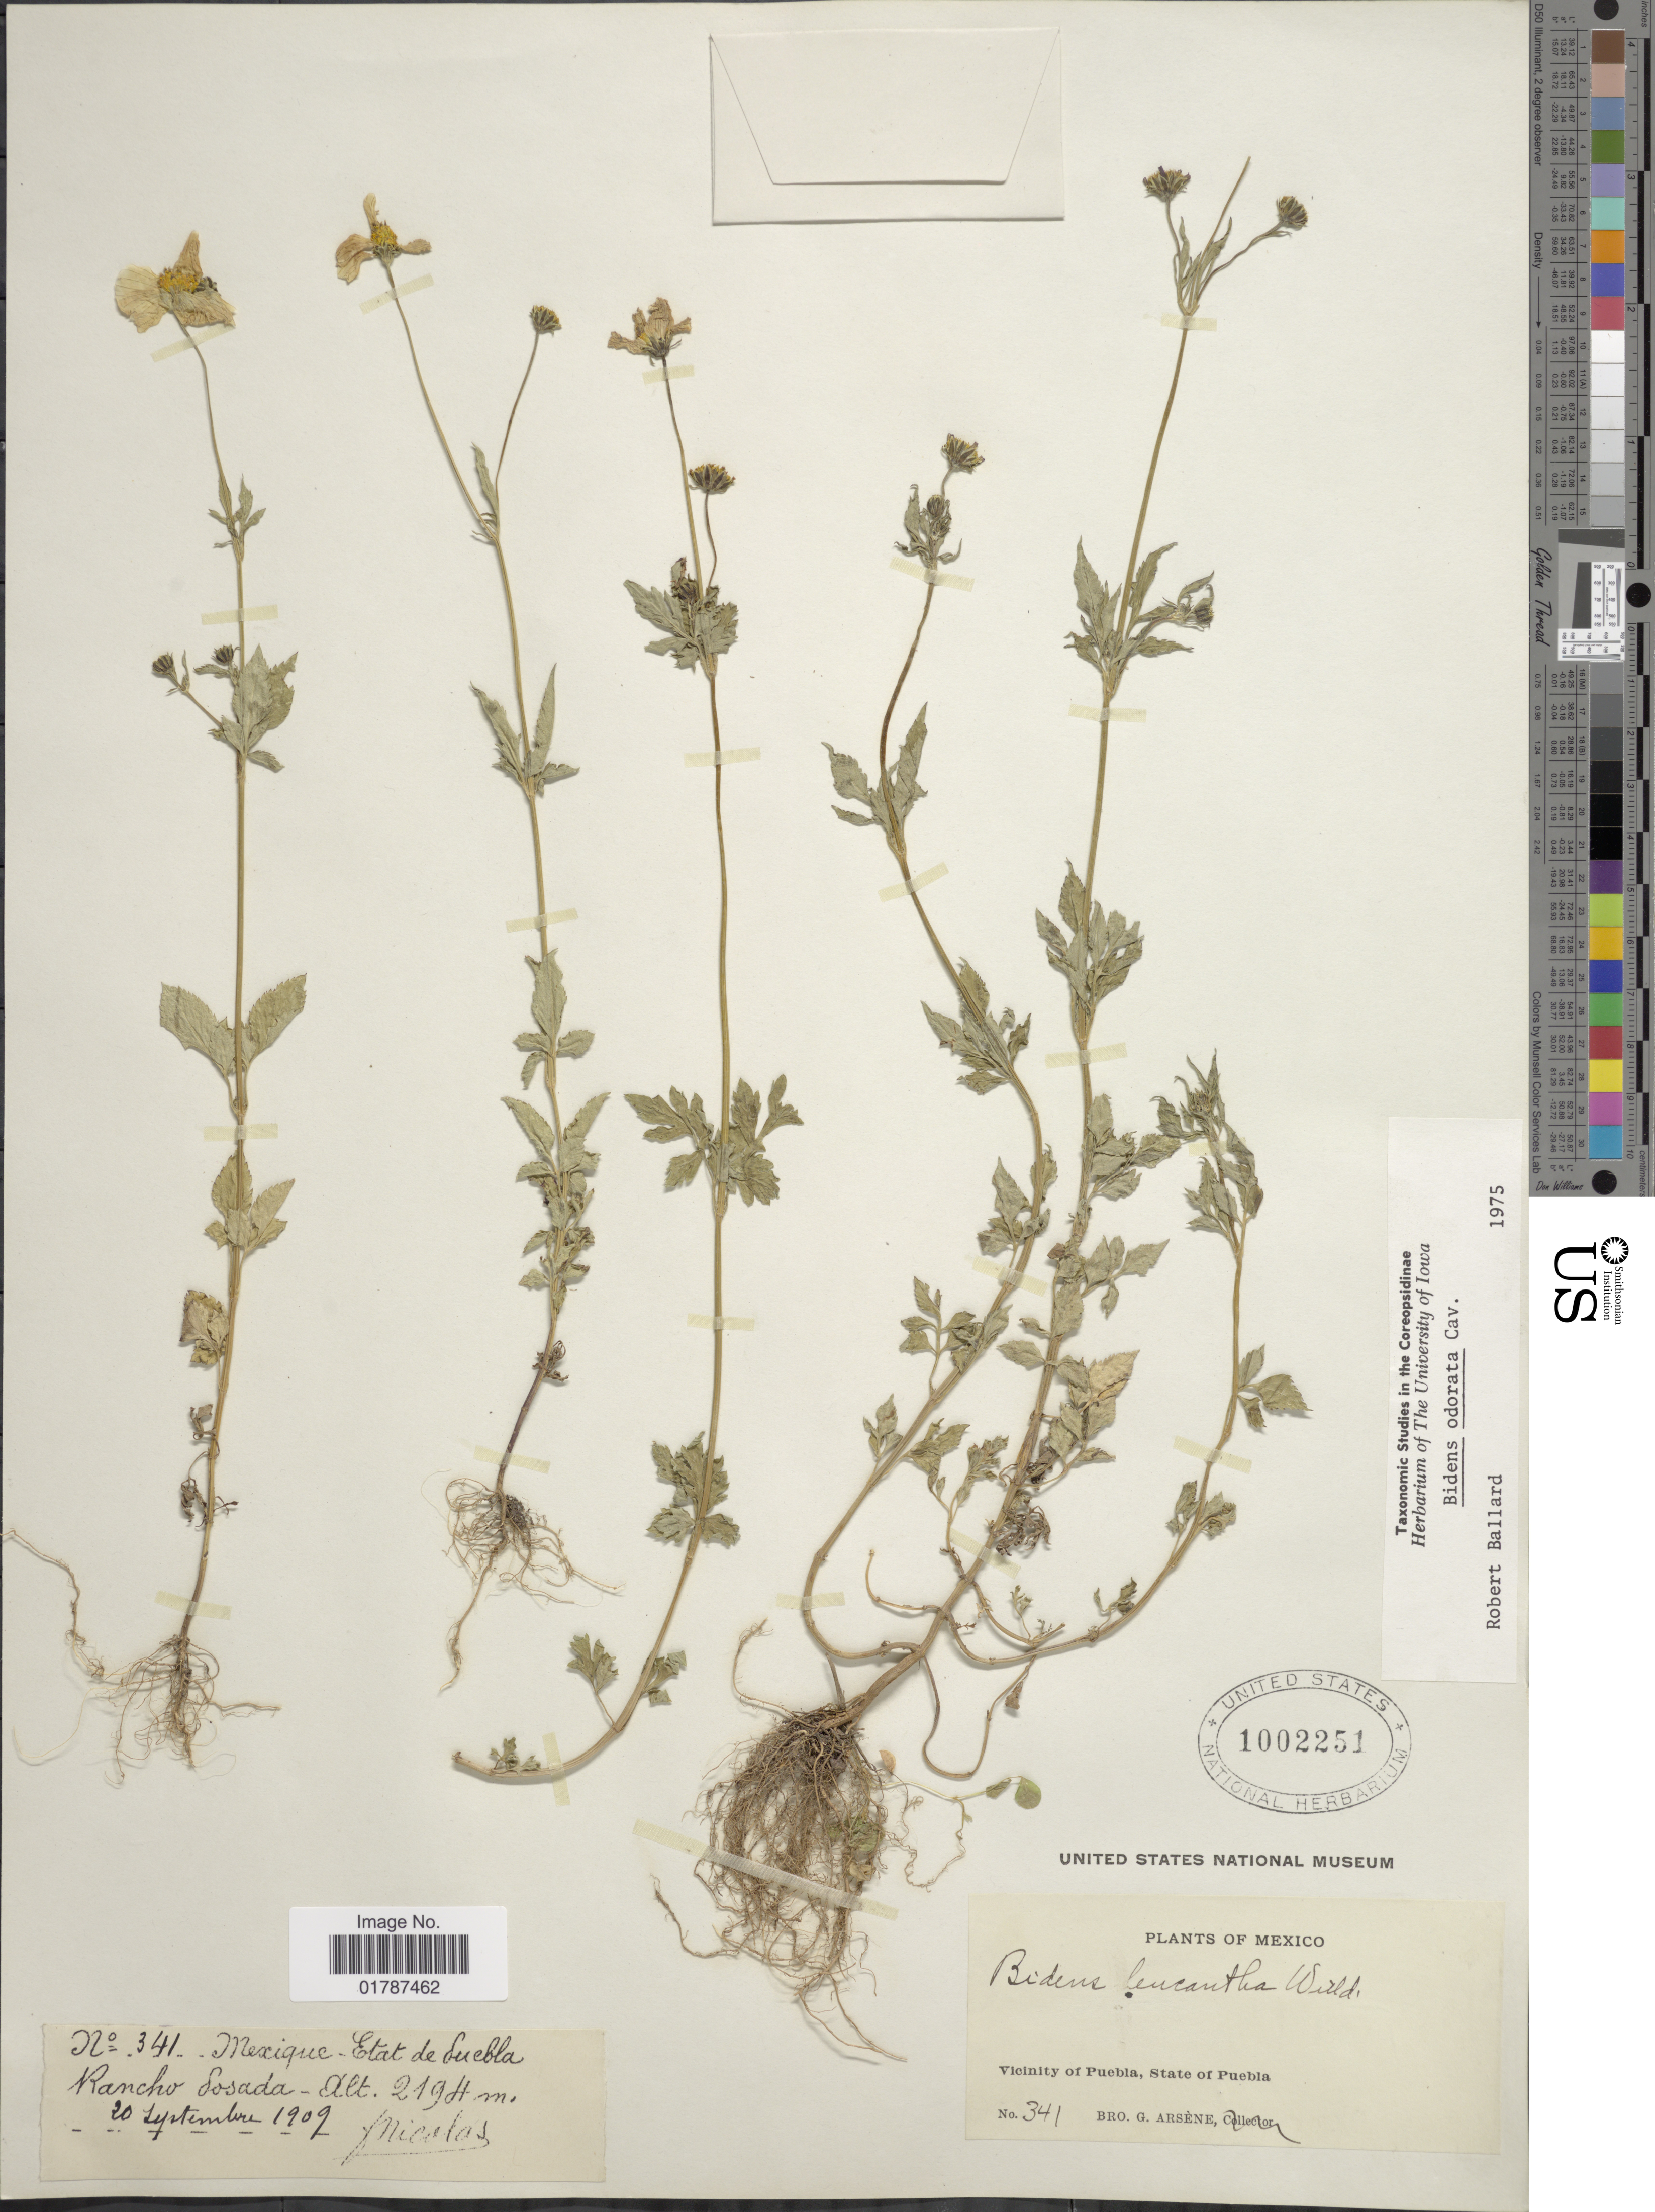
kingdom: Plantae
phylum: Tracheophyta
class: Magnoliopsida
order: Asterales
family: Asteraceae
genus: Bidens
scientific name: Bidens odorata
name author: Cav.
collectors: Bro. G. Arsène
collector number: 341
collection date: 1909-09-20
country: Mexico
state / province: Puebla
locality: Etat de Puebla, Rancho Posada, Vicinity of Puebla, State of Puebla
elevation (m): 2194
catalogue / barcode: US 1002251